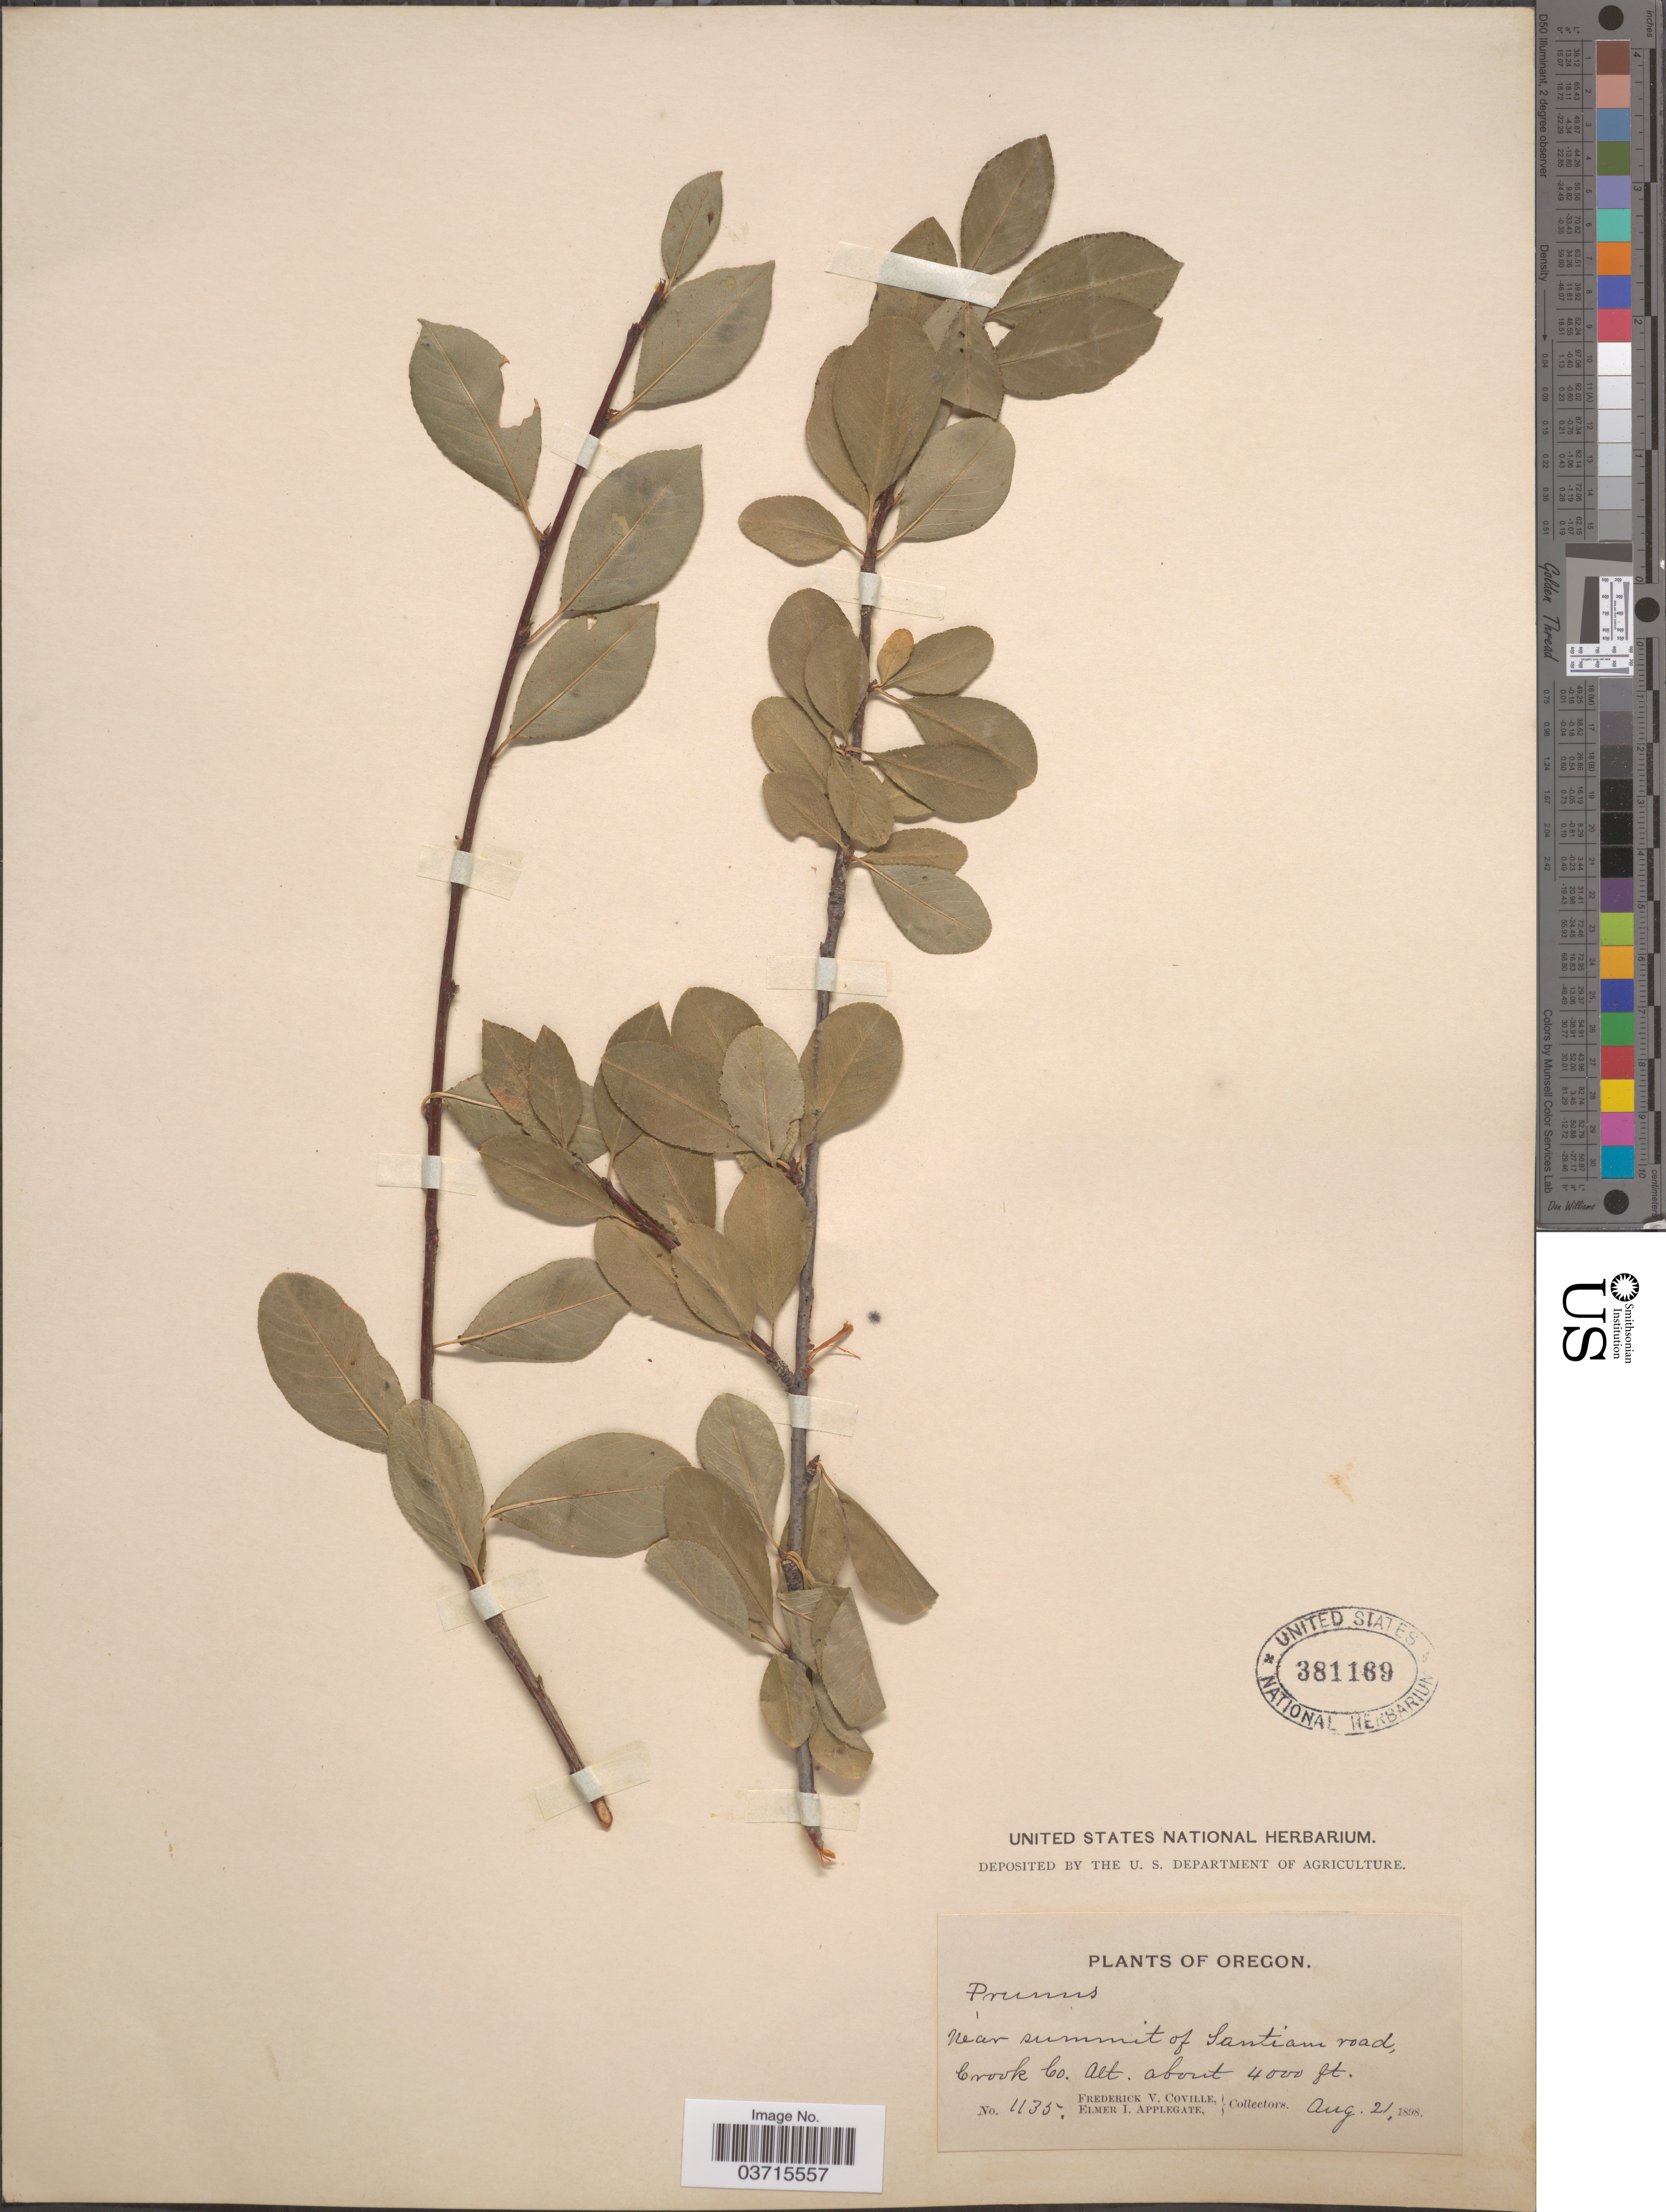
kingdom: Plantae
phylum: Tracheophyta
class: Magnoliopsida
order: Rosales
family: Rosaceae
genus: Prunus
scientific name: Prunus emarginata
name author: (Douglas ex Hook.) Eaton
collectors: F. V. Coville & E. I. Applegate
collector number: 1135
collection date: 1898-08-21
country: United States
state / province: Oregon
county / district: Crook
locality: Near summit of Santiam road, Crook Co.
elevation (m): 1219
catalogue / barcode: US 381169